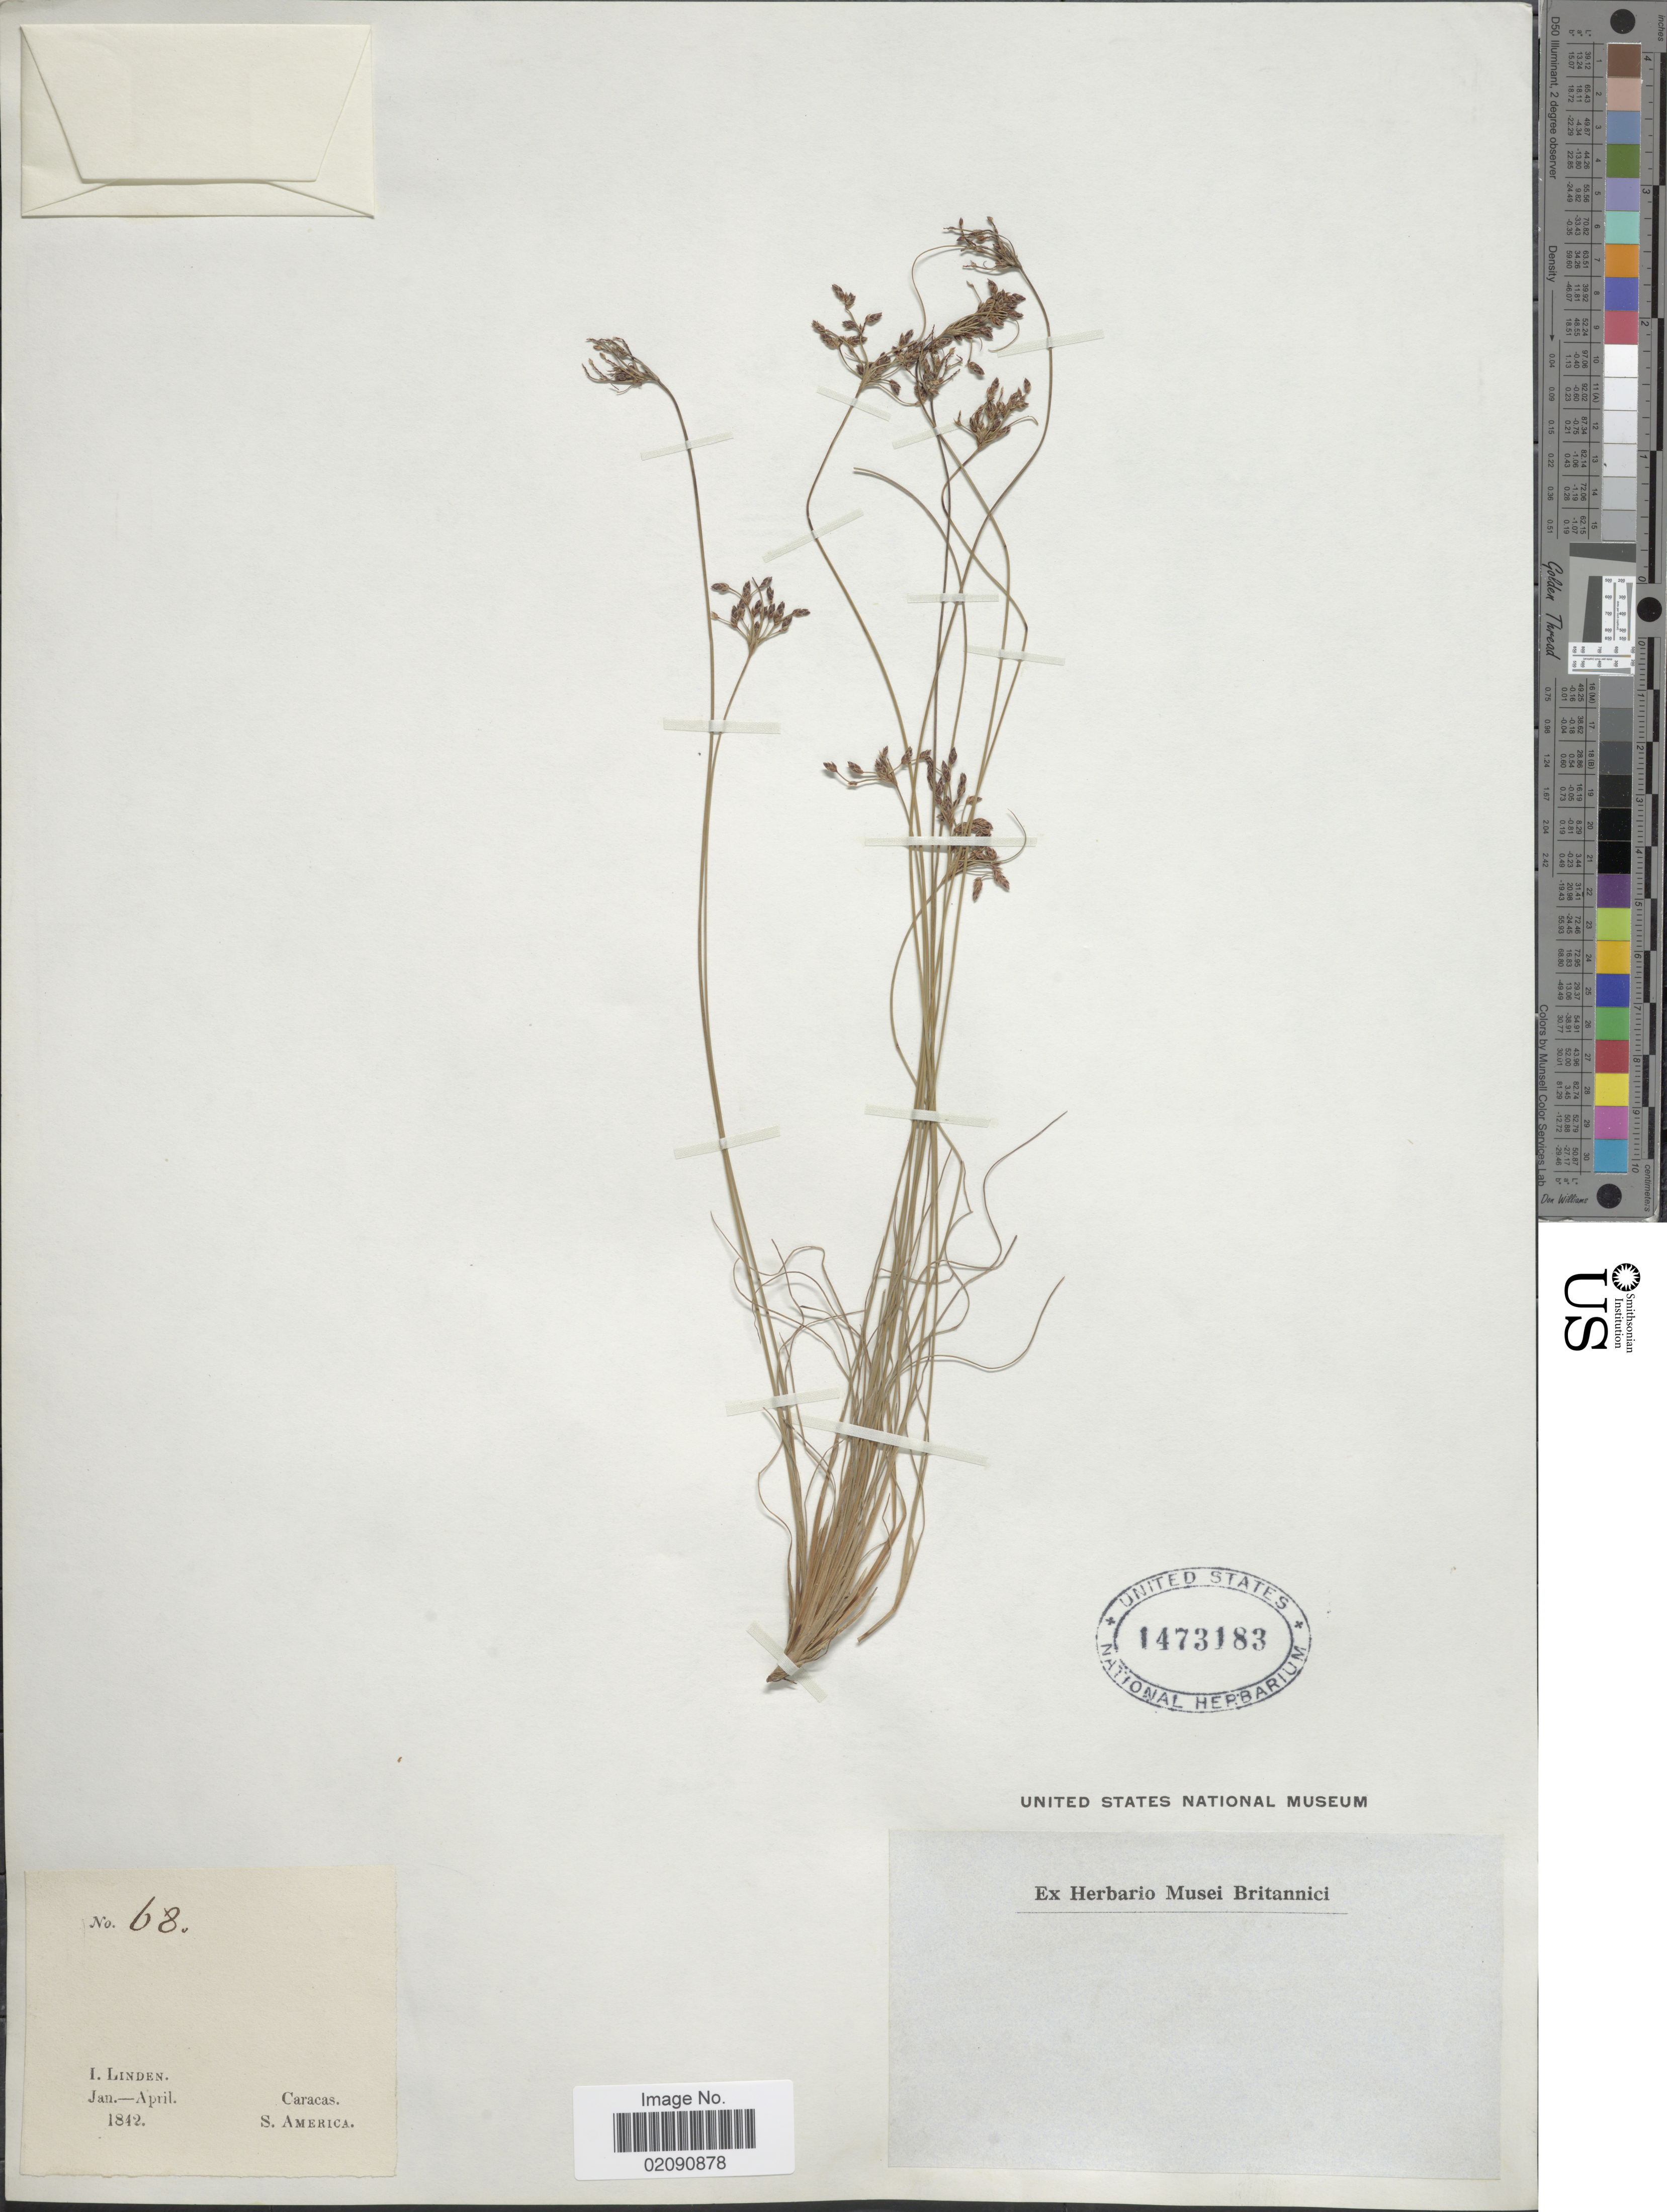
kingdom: Plantae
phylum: Tracheophyta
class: Liliopsida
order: Poales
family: Cyperaceae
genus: Bulbostylis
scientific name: Bulbostylis capillaris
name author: (L.) Kunth ex C.B. Clarke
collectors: I. Linden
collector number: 68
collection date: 1842-01/1842-04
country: Venezuela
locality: Caracas, S. America.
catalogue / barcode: US 1473183